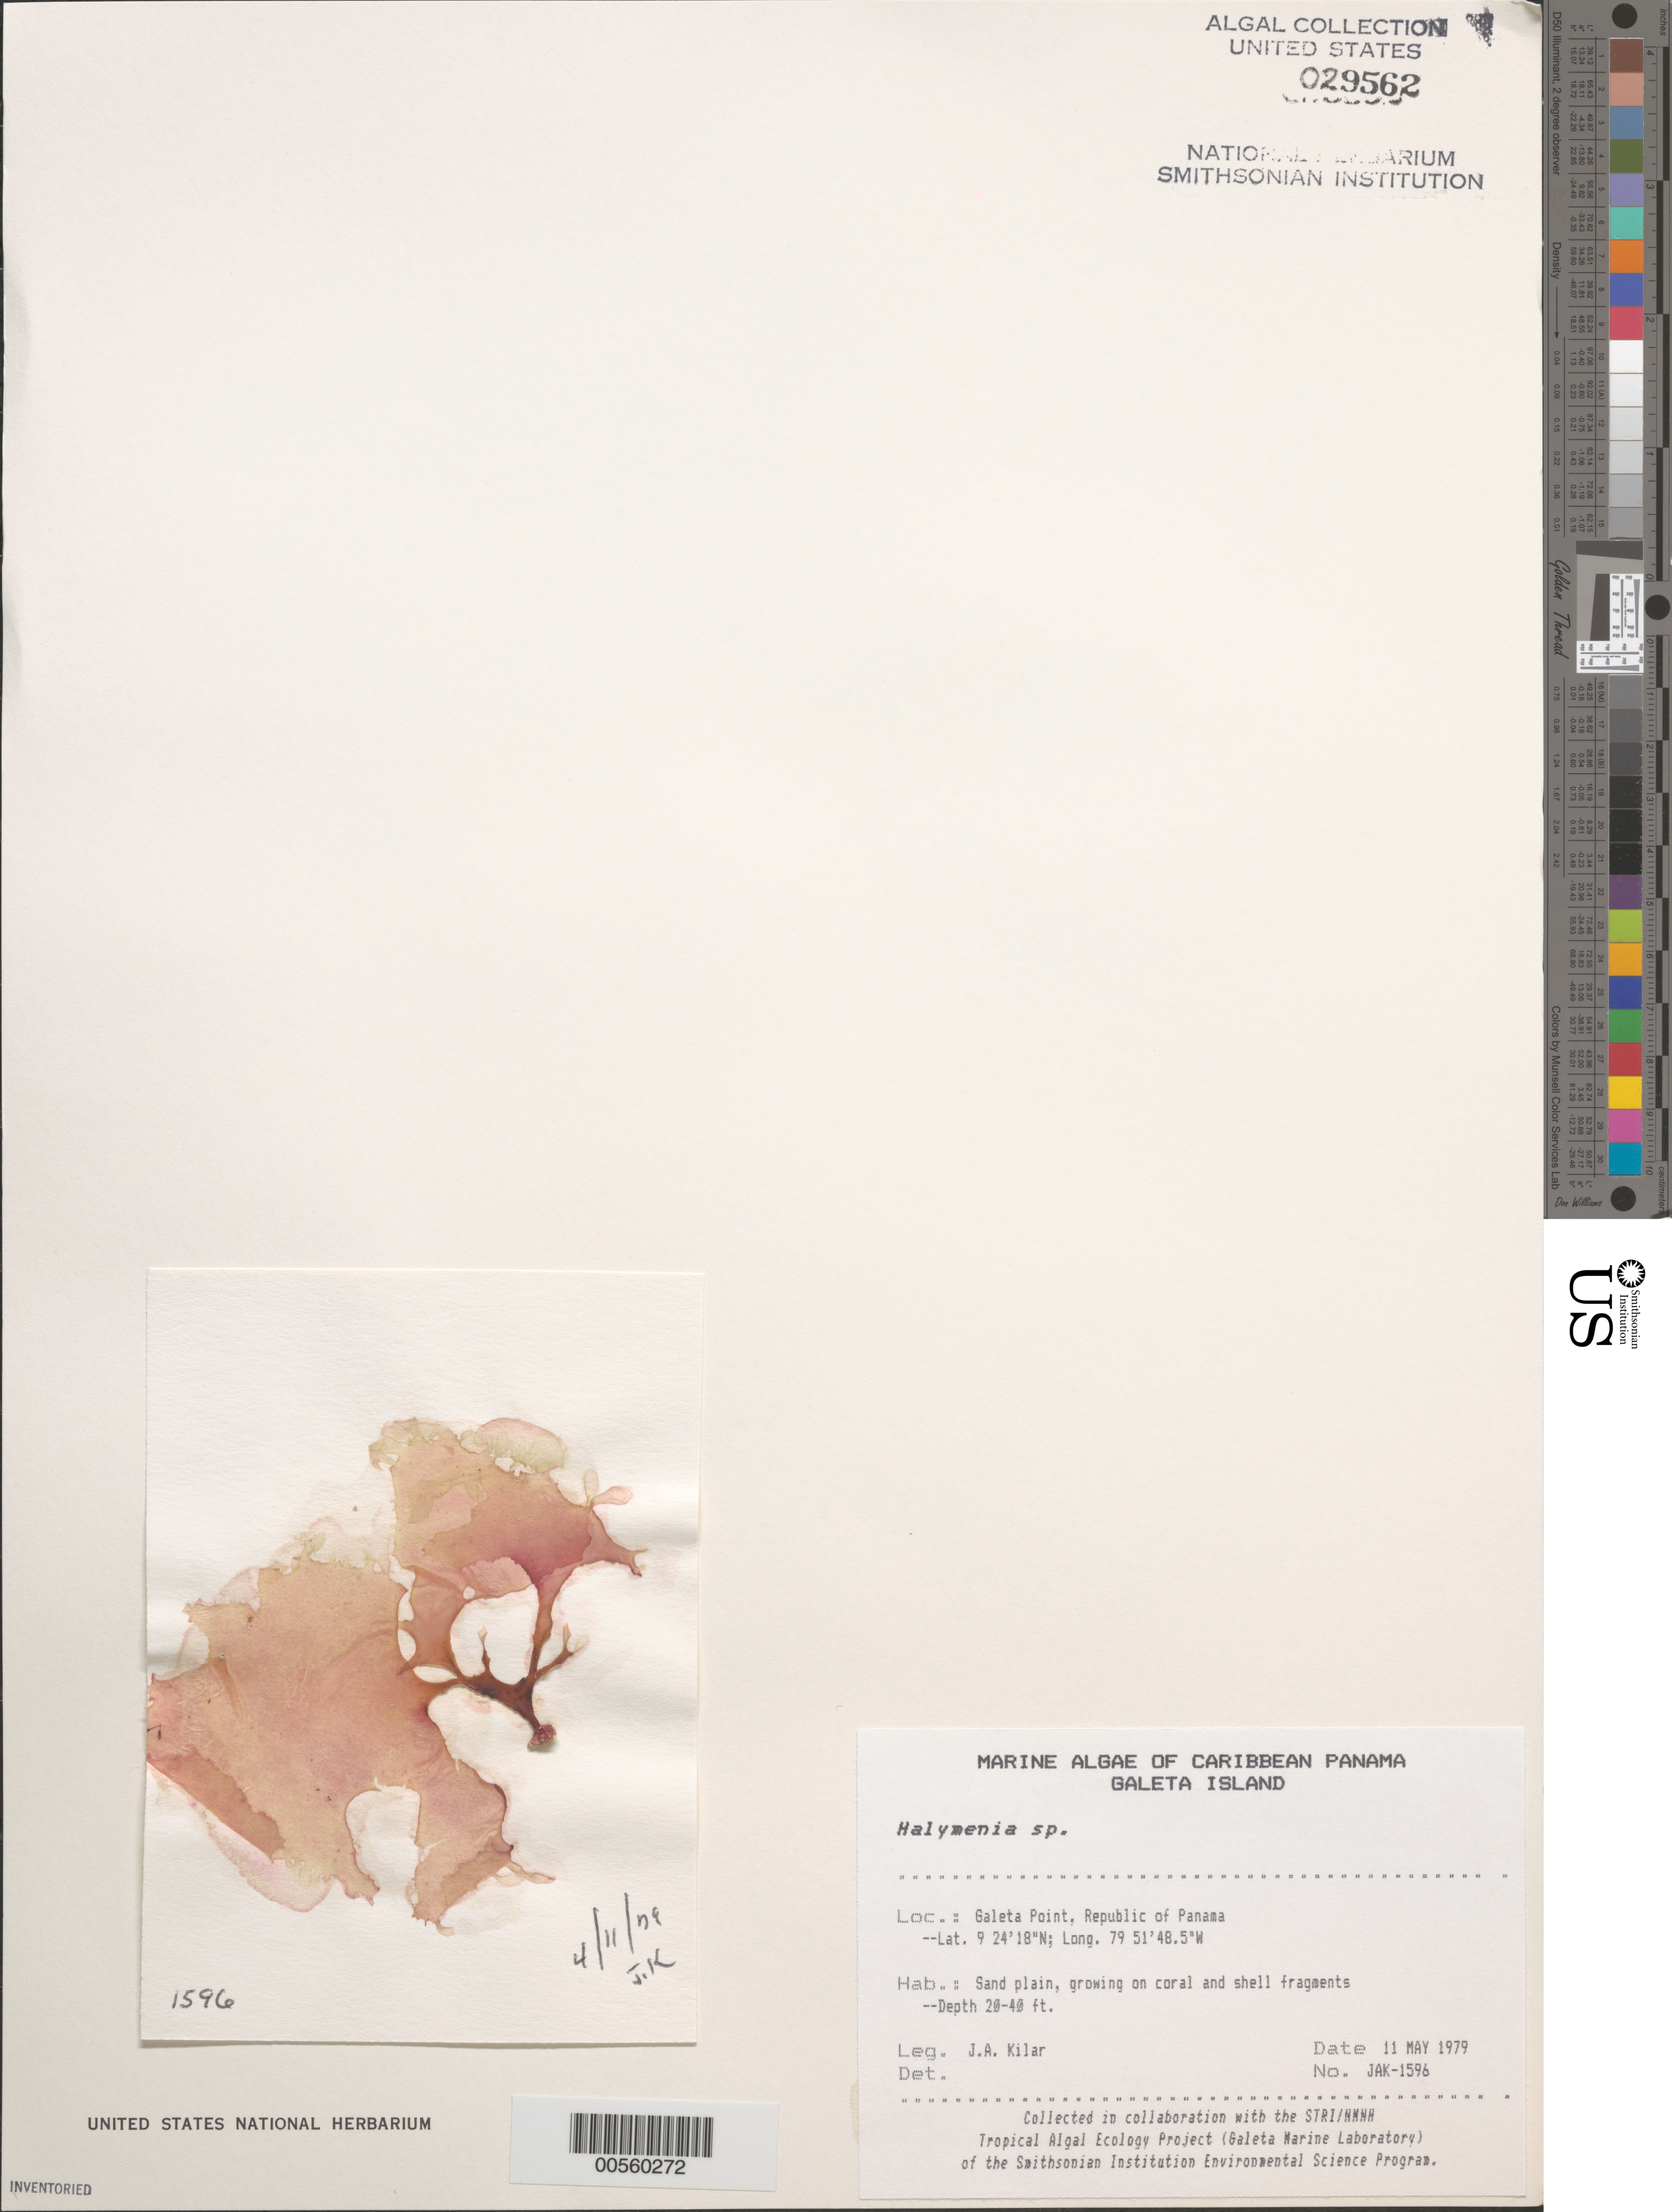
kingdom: Plantae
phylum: Rhodophyta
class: Florideophyceae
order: Halymeniales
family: Halymeniaceae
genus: Halymenia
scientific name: Halymenia sp.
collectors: J. A. Kilar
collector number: JAK-1596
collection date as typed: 11 May 1979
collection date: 1979-05-11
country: Panama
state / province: Colón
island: Galeta Island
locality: Galeta Point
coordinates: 9 24' 18" N, 79 51' 48.5" W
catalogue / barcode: US 29562